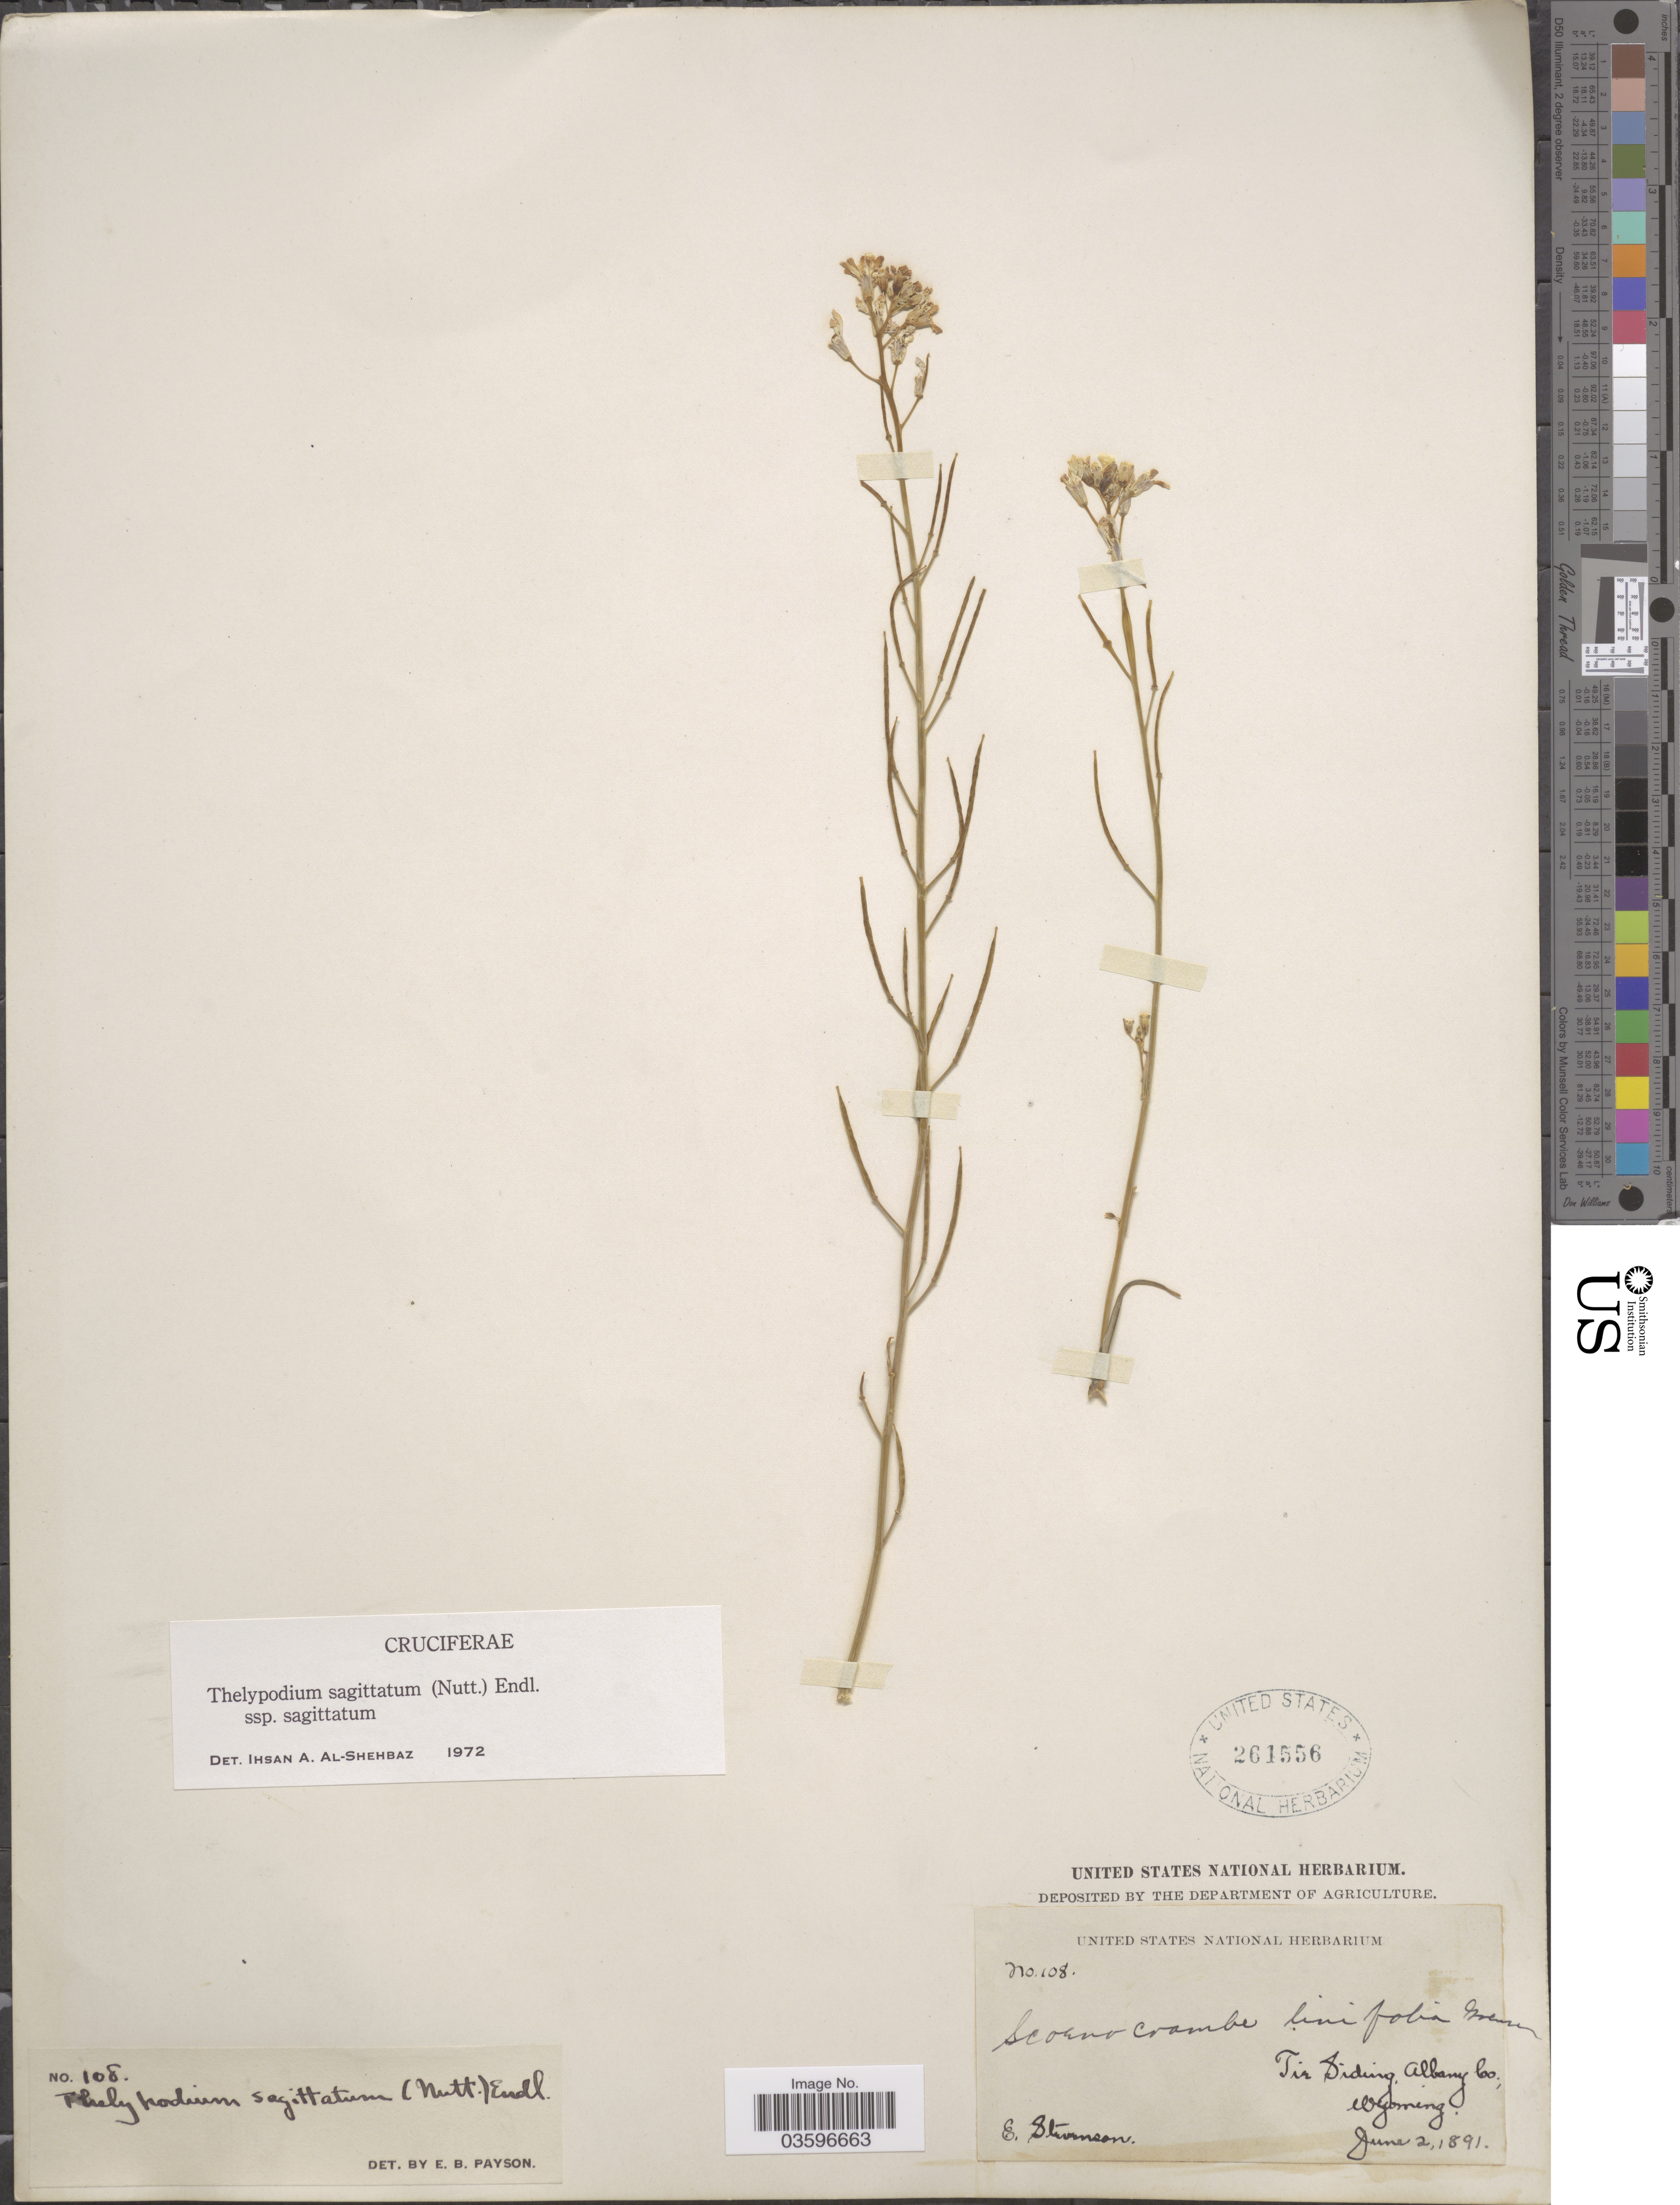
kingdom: Plantae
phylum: Tracheophyta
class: Magnoliopsida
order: Brassicales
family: Brassicaceae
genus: Thelypodium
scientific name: Thelypodium sagittatum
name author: (Nutt.) Endl.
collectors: E. Stevenson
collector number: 108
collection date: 1891-06-02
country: United States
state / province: Wyoming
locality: Tie Siding, Albany Co.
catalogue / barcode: US 261556